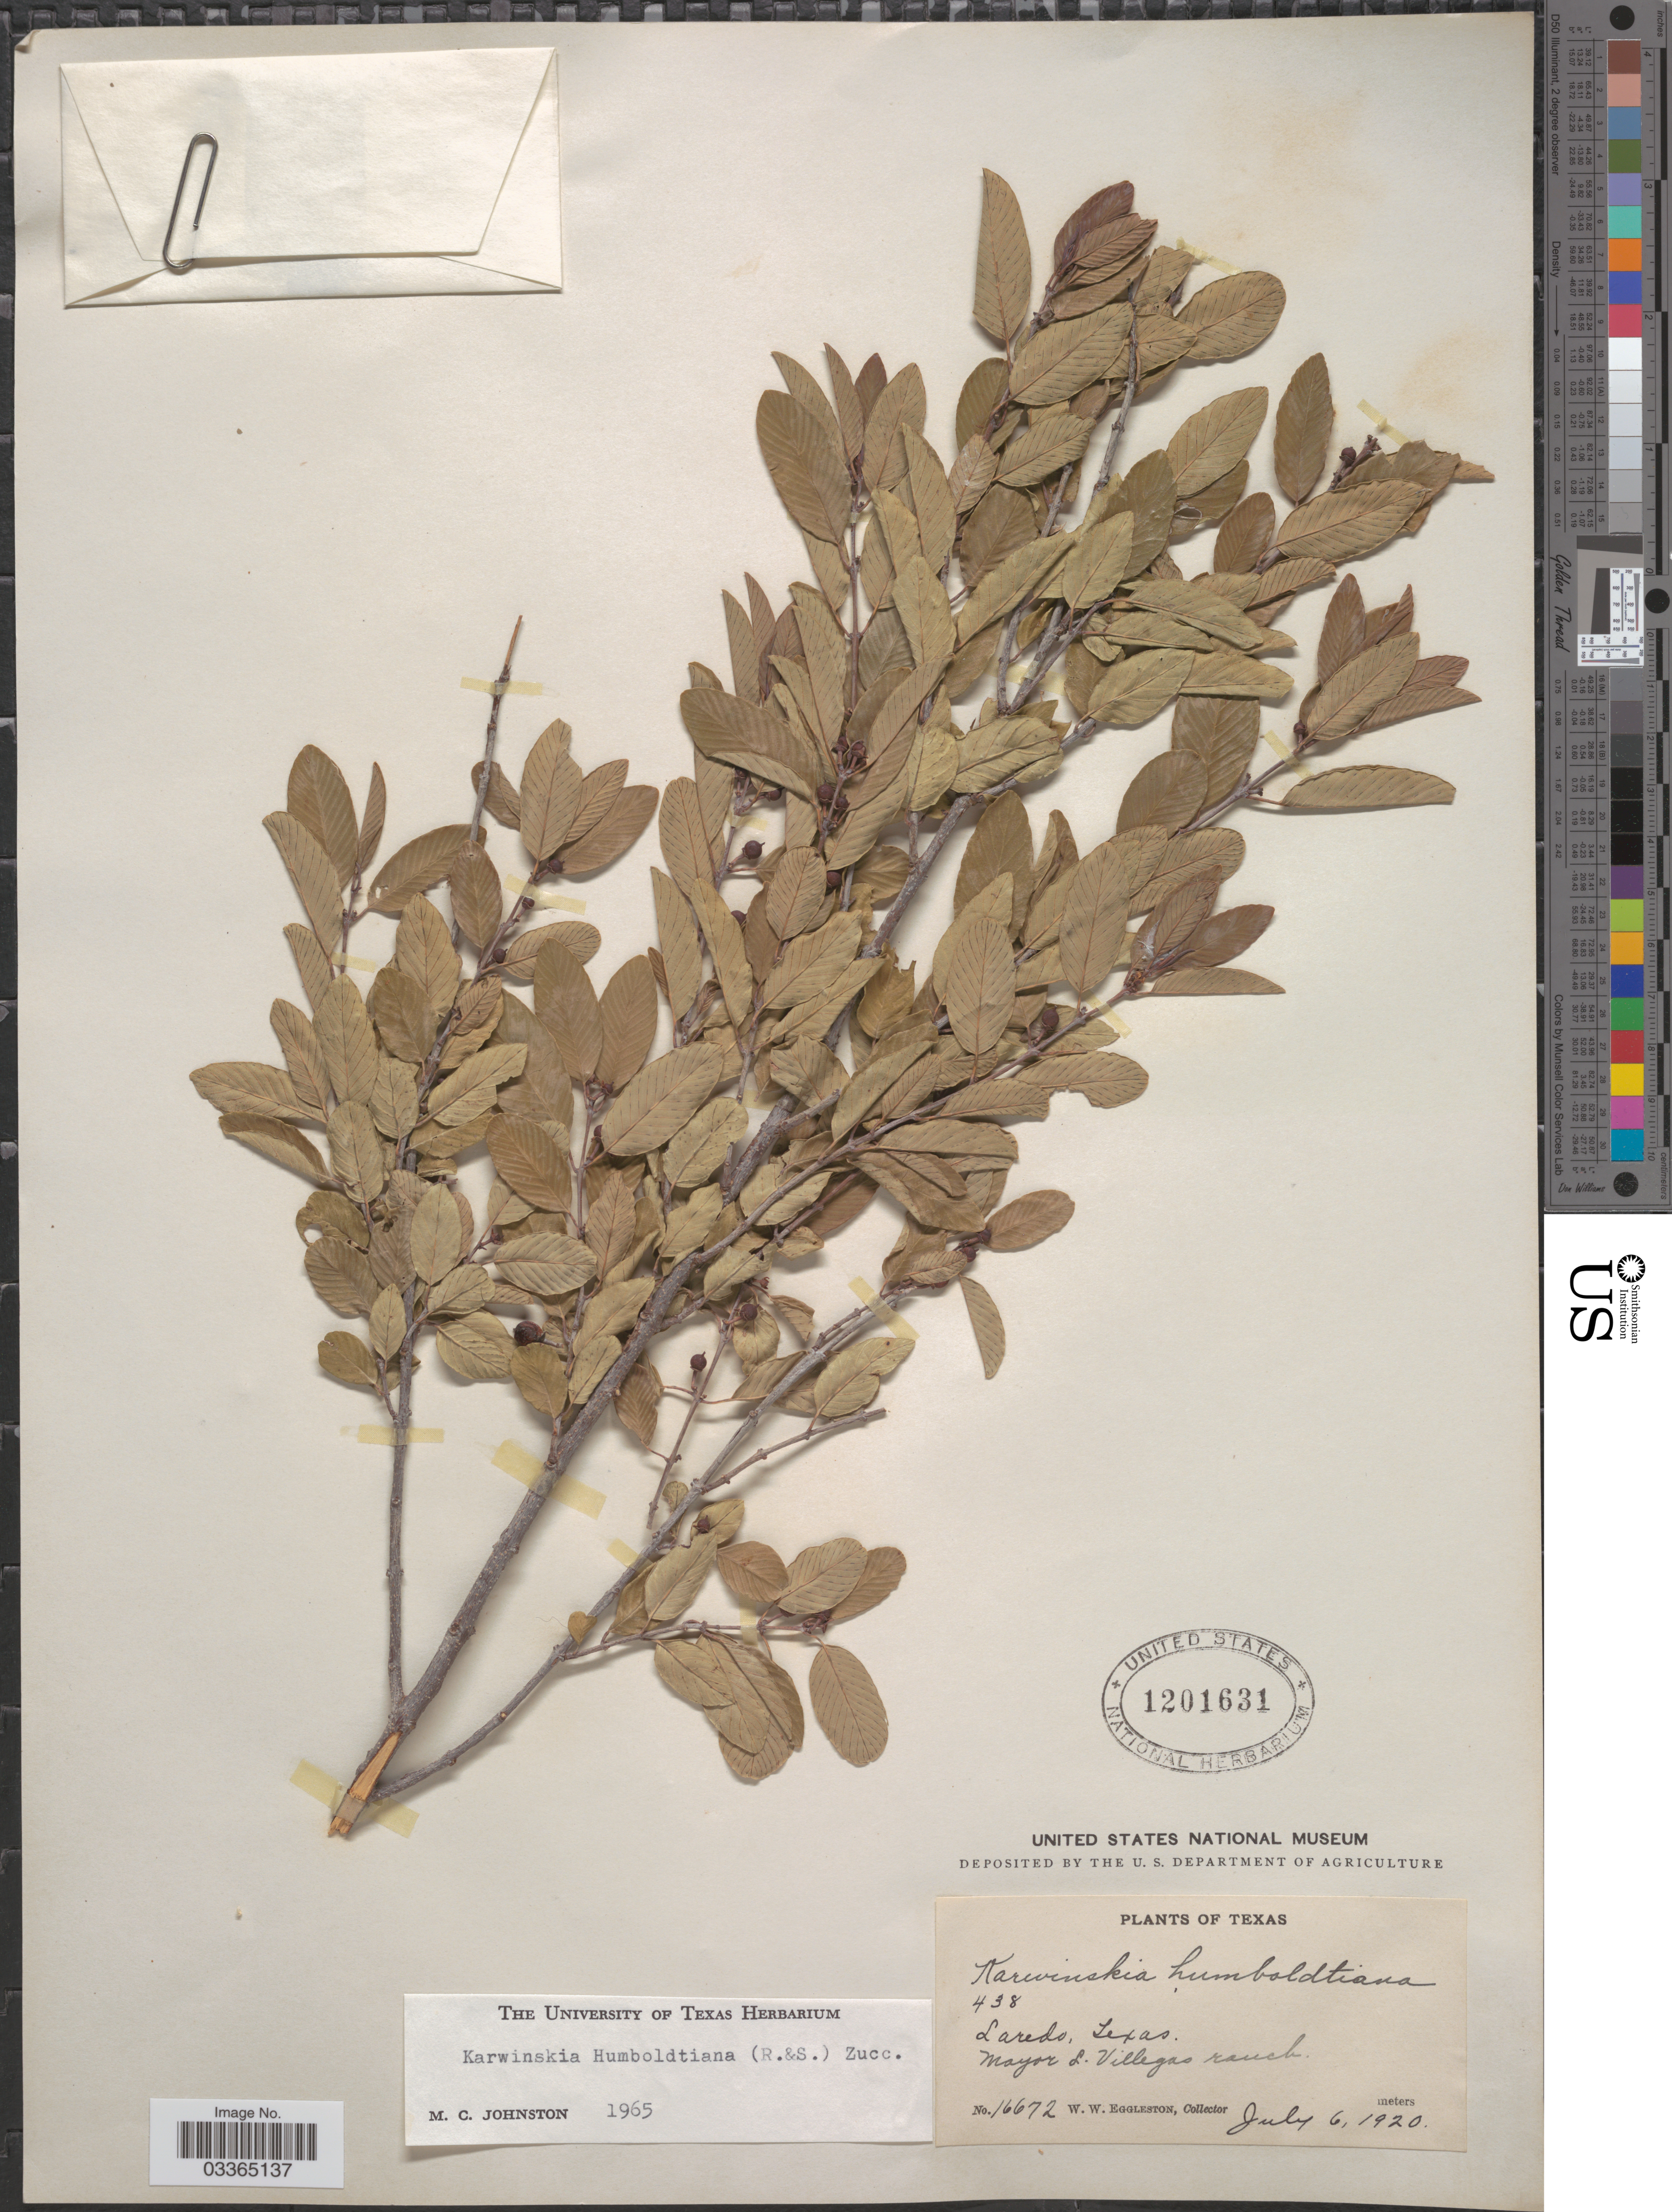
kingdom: Plantae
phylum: Tracheophyta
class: Magnoliopsida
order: Rosales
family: Rhamnaceae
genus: Karwinskia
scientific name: Karwinskia humboldtiana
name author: (Schult.) Zucc.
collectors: W. W. Eggleston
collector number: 16672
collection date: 1920-07-06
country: United States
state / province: Texas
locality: Laredo. Mayor L. Villegas ranch.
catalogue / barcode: US 1201631